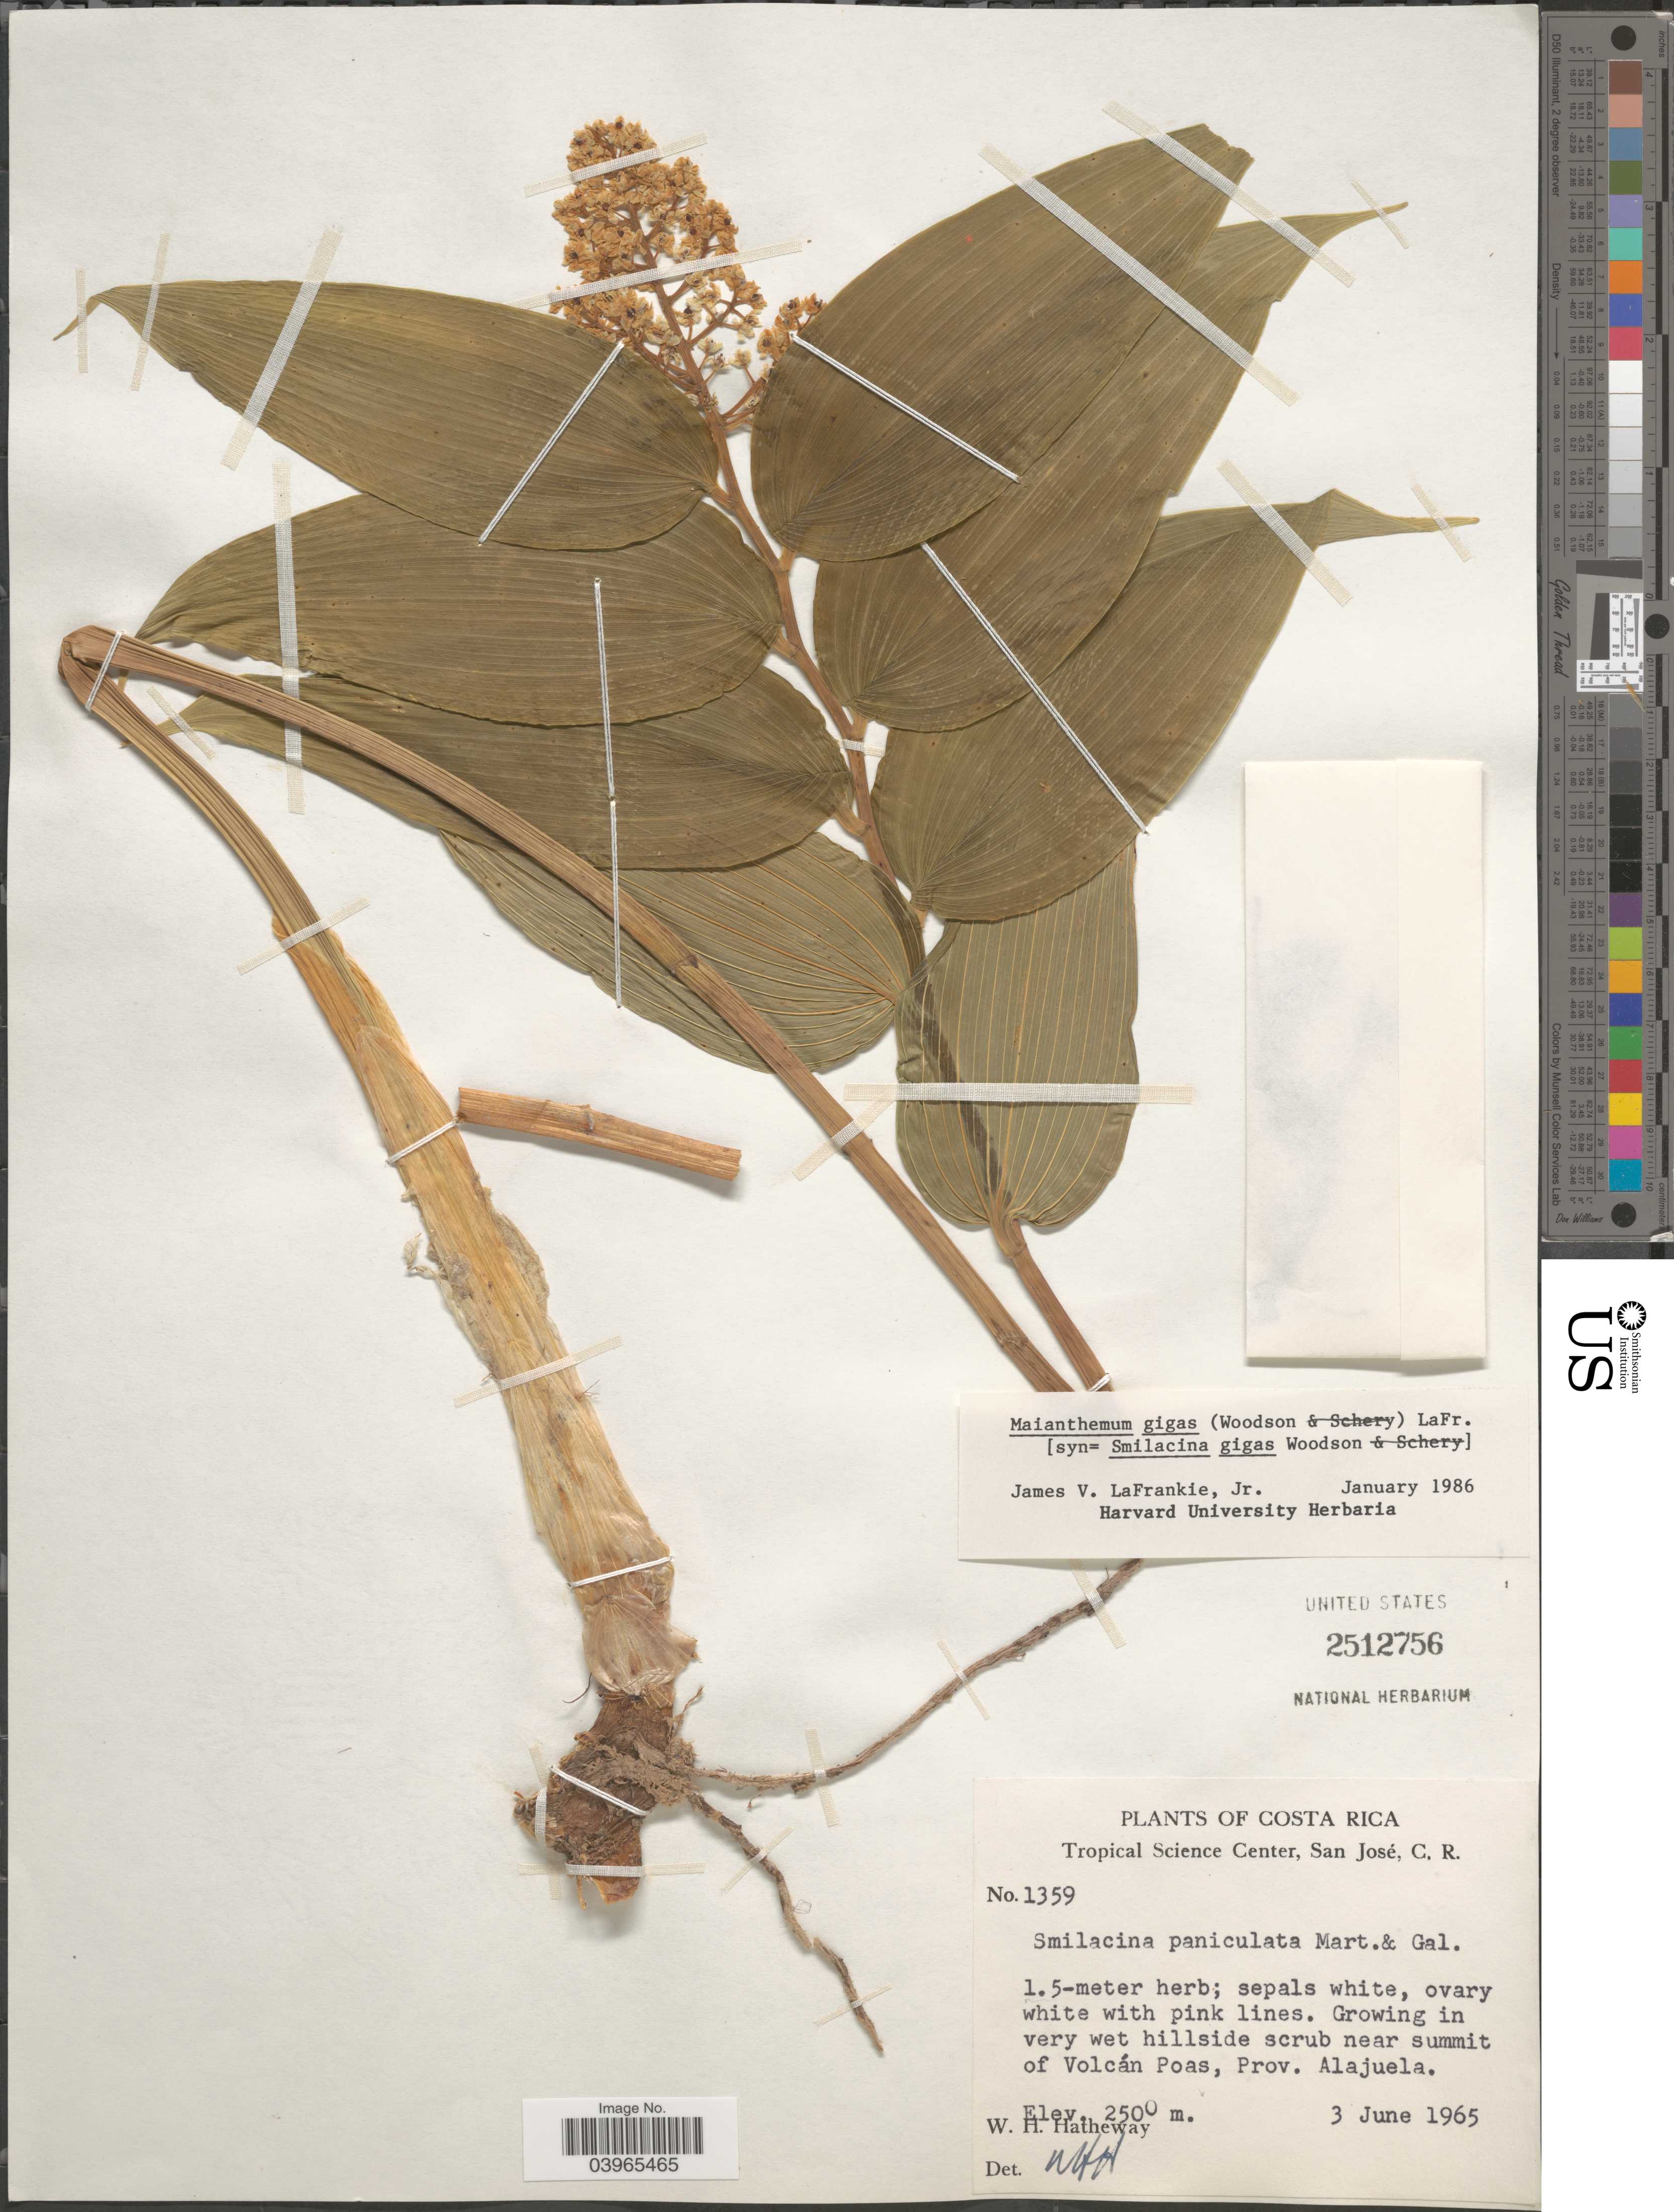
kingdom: Plantae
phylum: Tracheophyta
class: Liliopsida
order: Asparagales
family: Asparagaceae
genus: Maianthemum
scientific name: Maianthemum gigas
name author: (Woodson) LaFrankie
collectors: W. H. Hatheway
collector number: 1359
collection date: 1965-06-03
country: Costa Rica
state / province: Alajuela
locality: Near summit of Volcán Poas.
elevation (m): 2500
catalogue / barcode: US 2512756